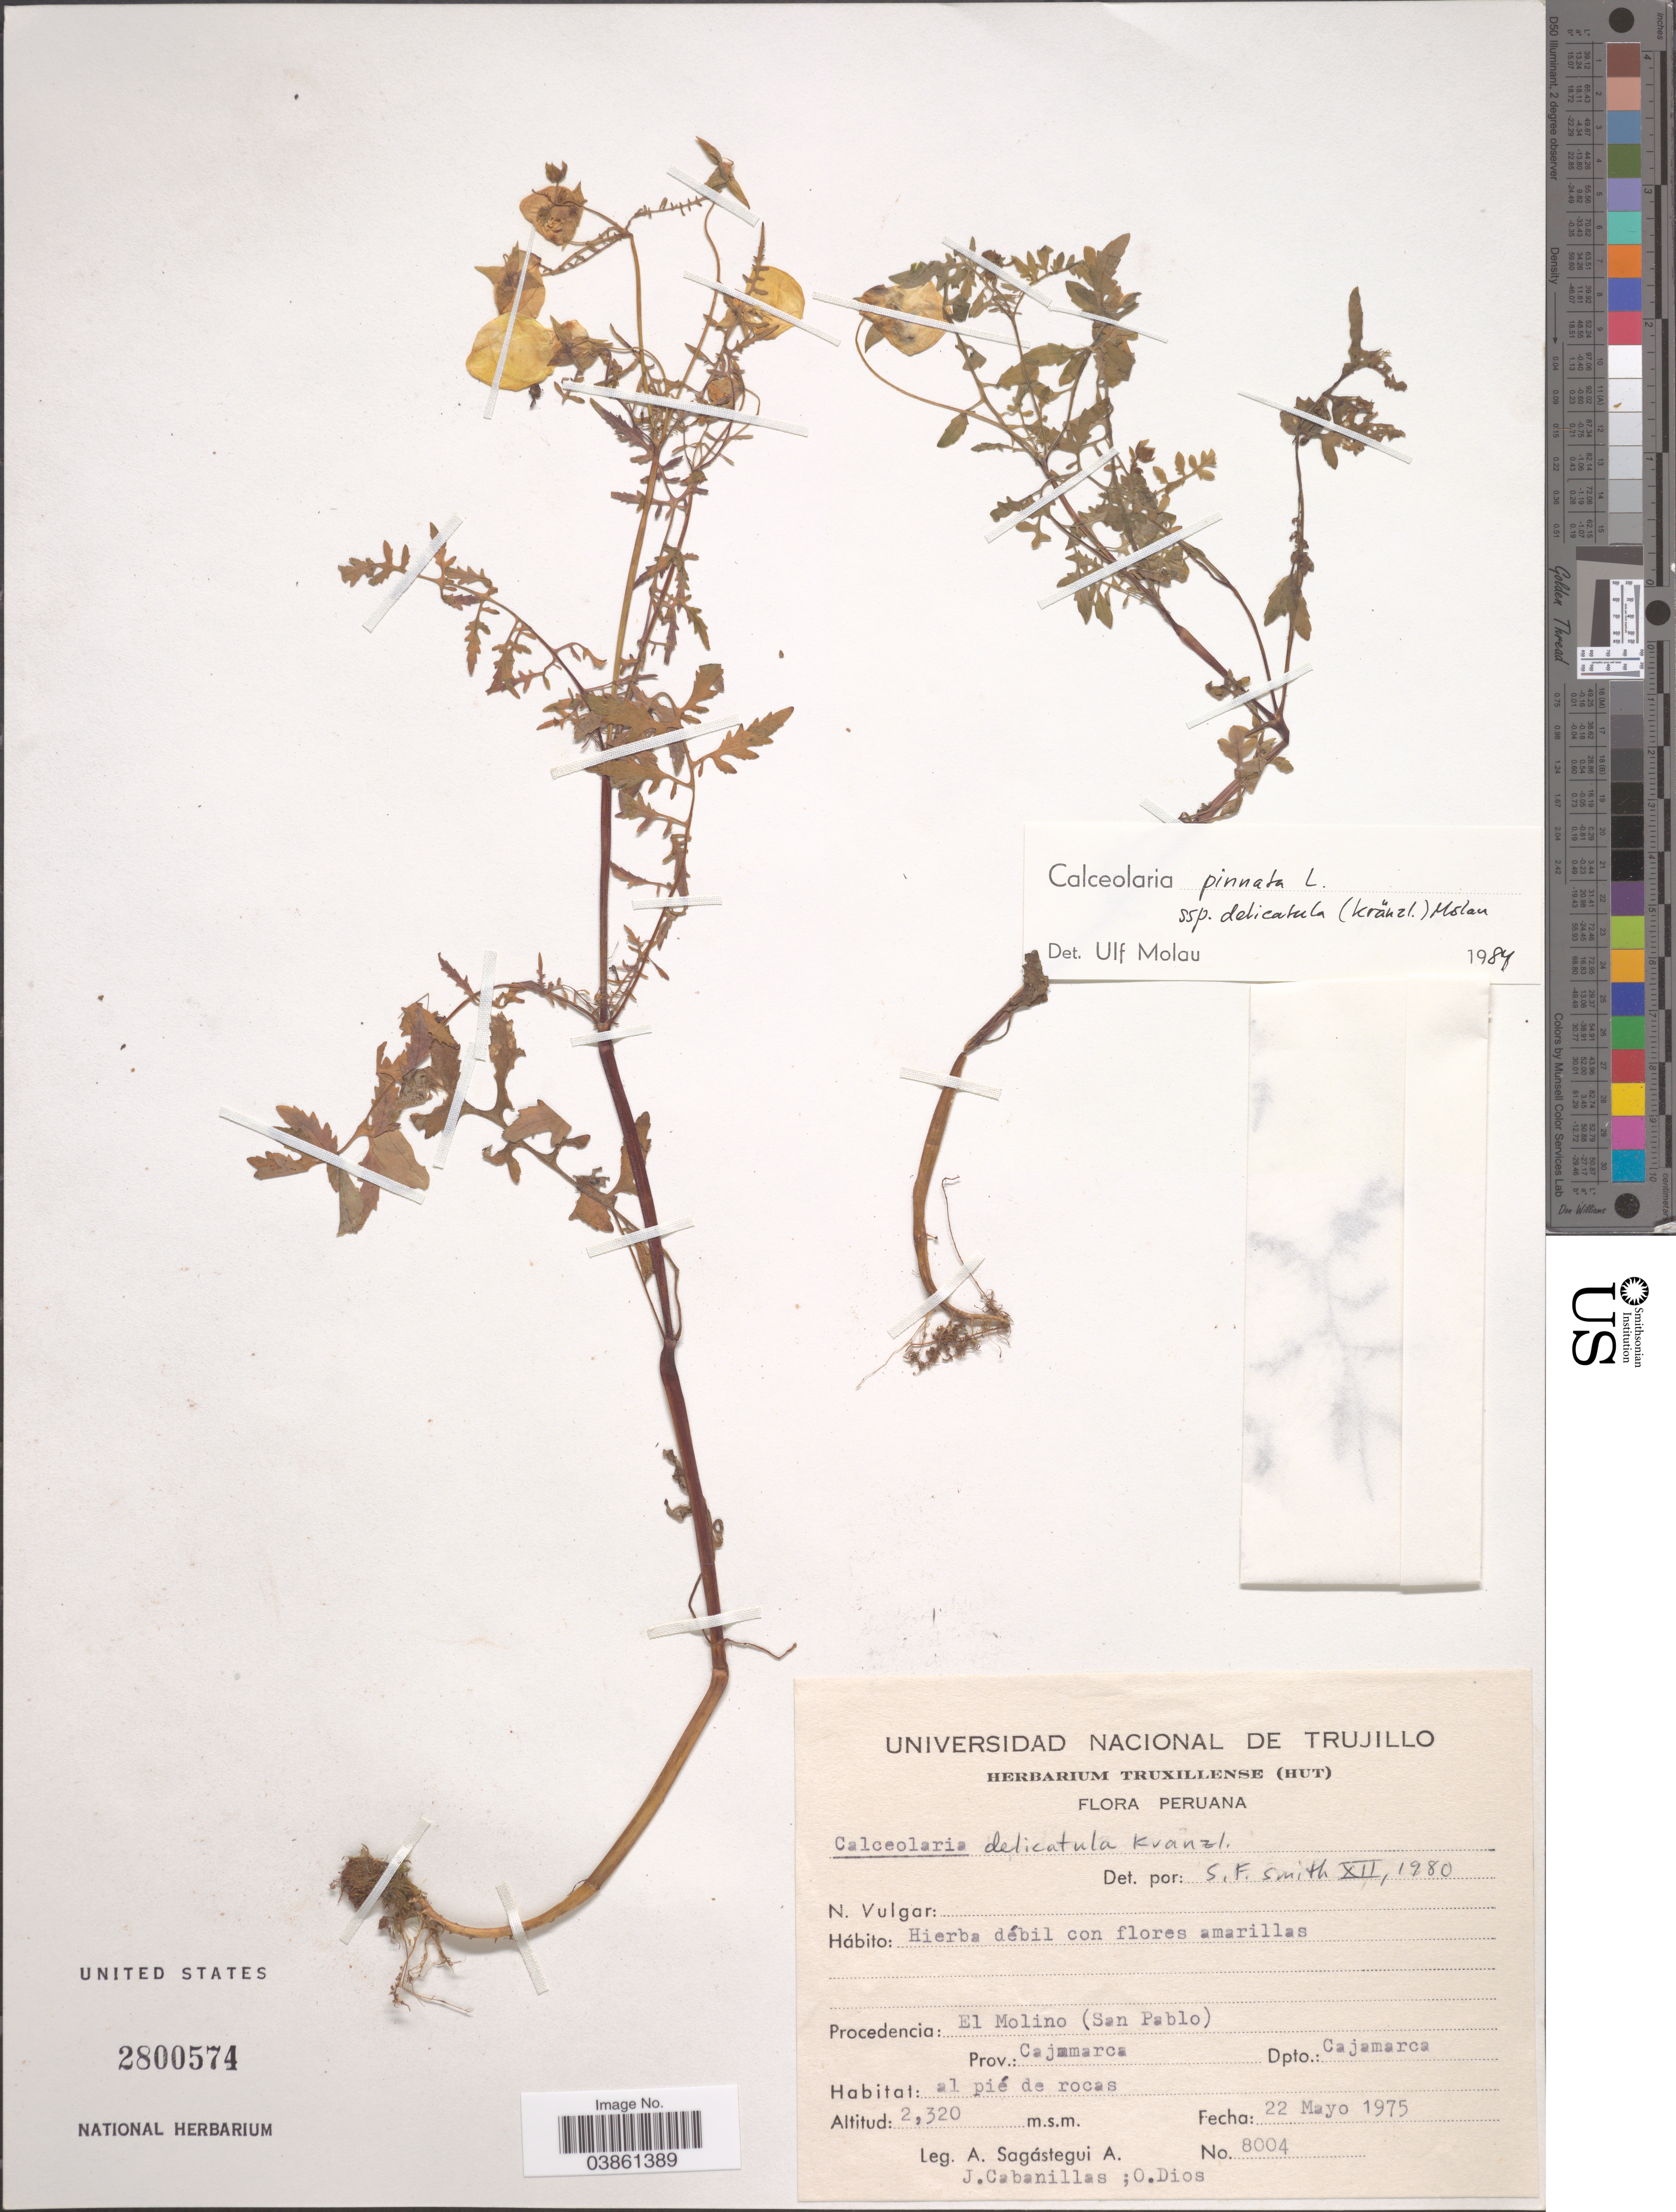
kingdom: Plantae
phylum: Tracheophyta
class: Magnoliopsida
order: Lamiales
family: Calceolariaceae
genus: Calceolaria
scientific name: Calceolaria pinnata subsp. delicatula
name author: (Kraenzl.) Molau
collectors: A. Sagástegui A., J. Cabanillas & O. Dios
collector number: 8004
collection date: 1973-05-22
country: Peru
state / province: Cajamarca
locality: Procedencia: El Molino (San Pablo). Prov.: Cajamarca. Dpto.: Cajamarca.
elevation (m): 2320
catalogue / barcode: US 2800574